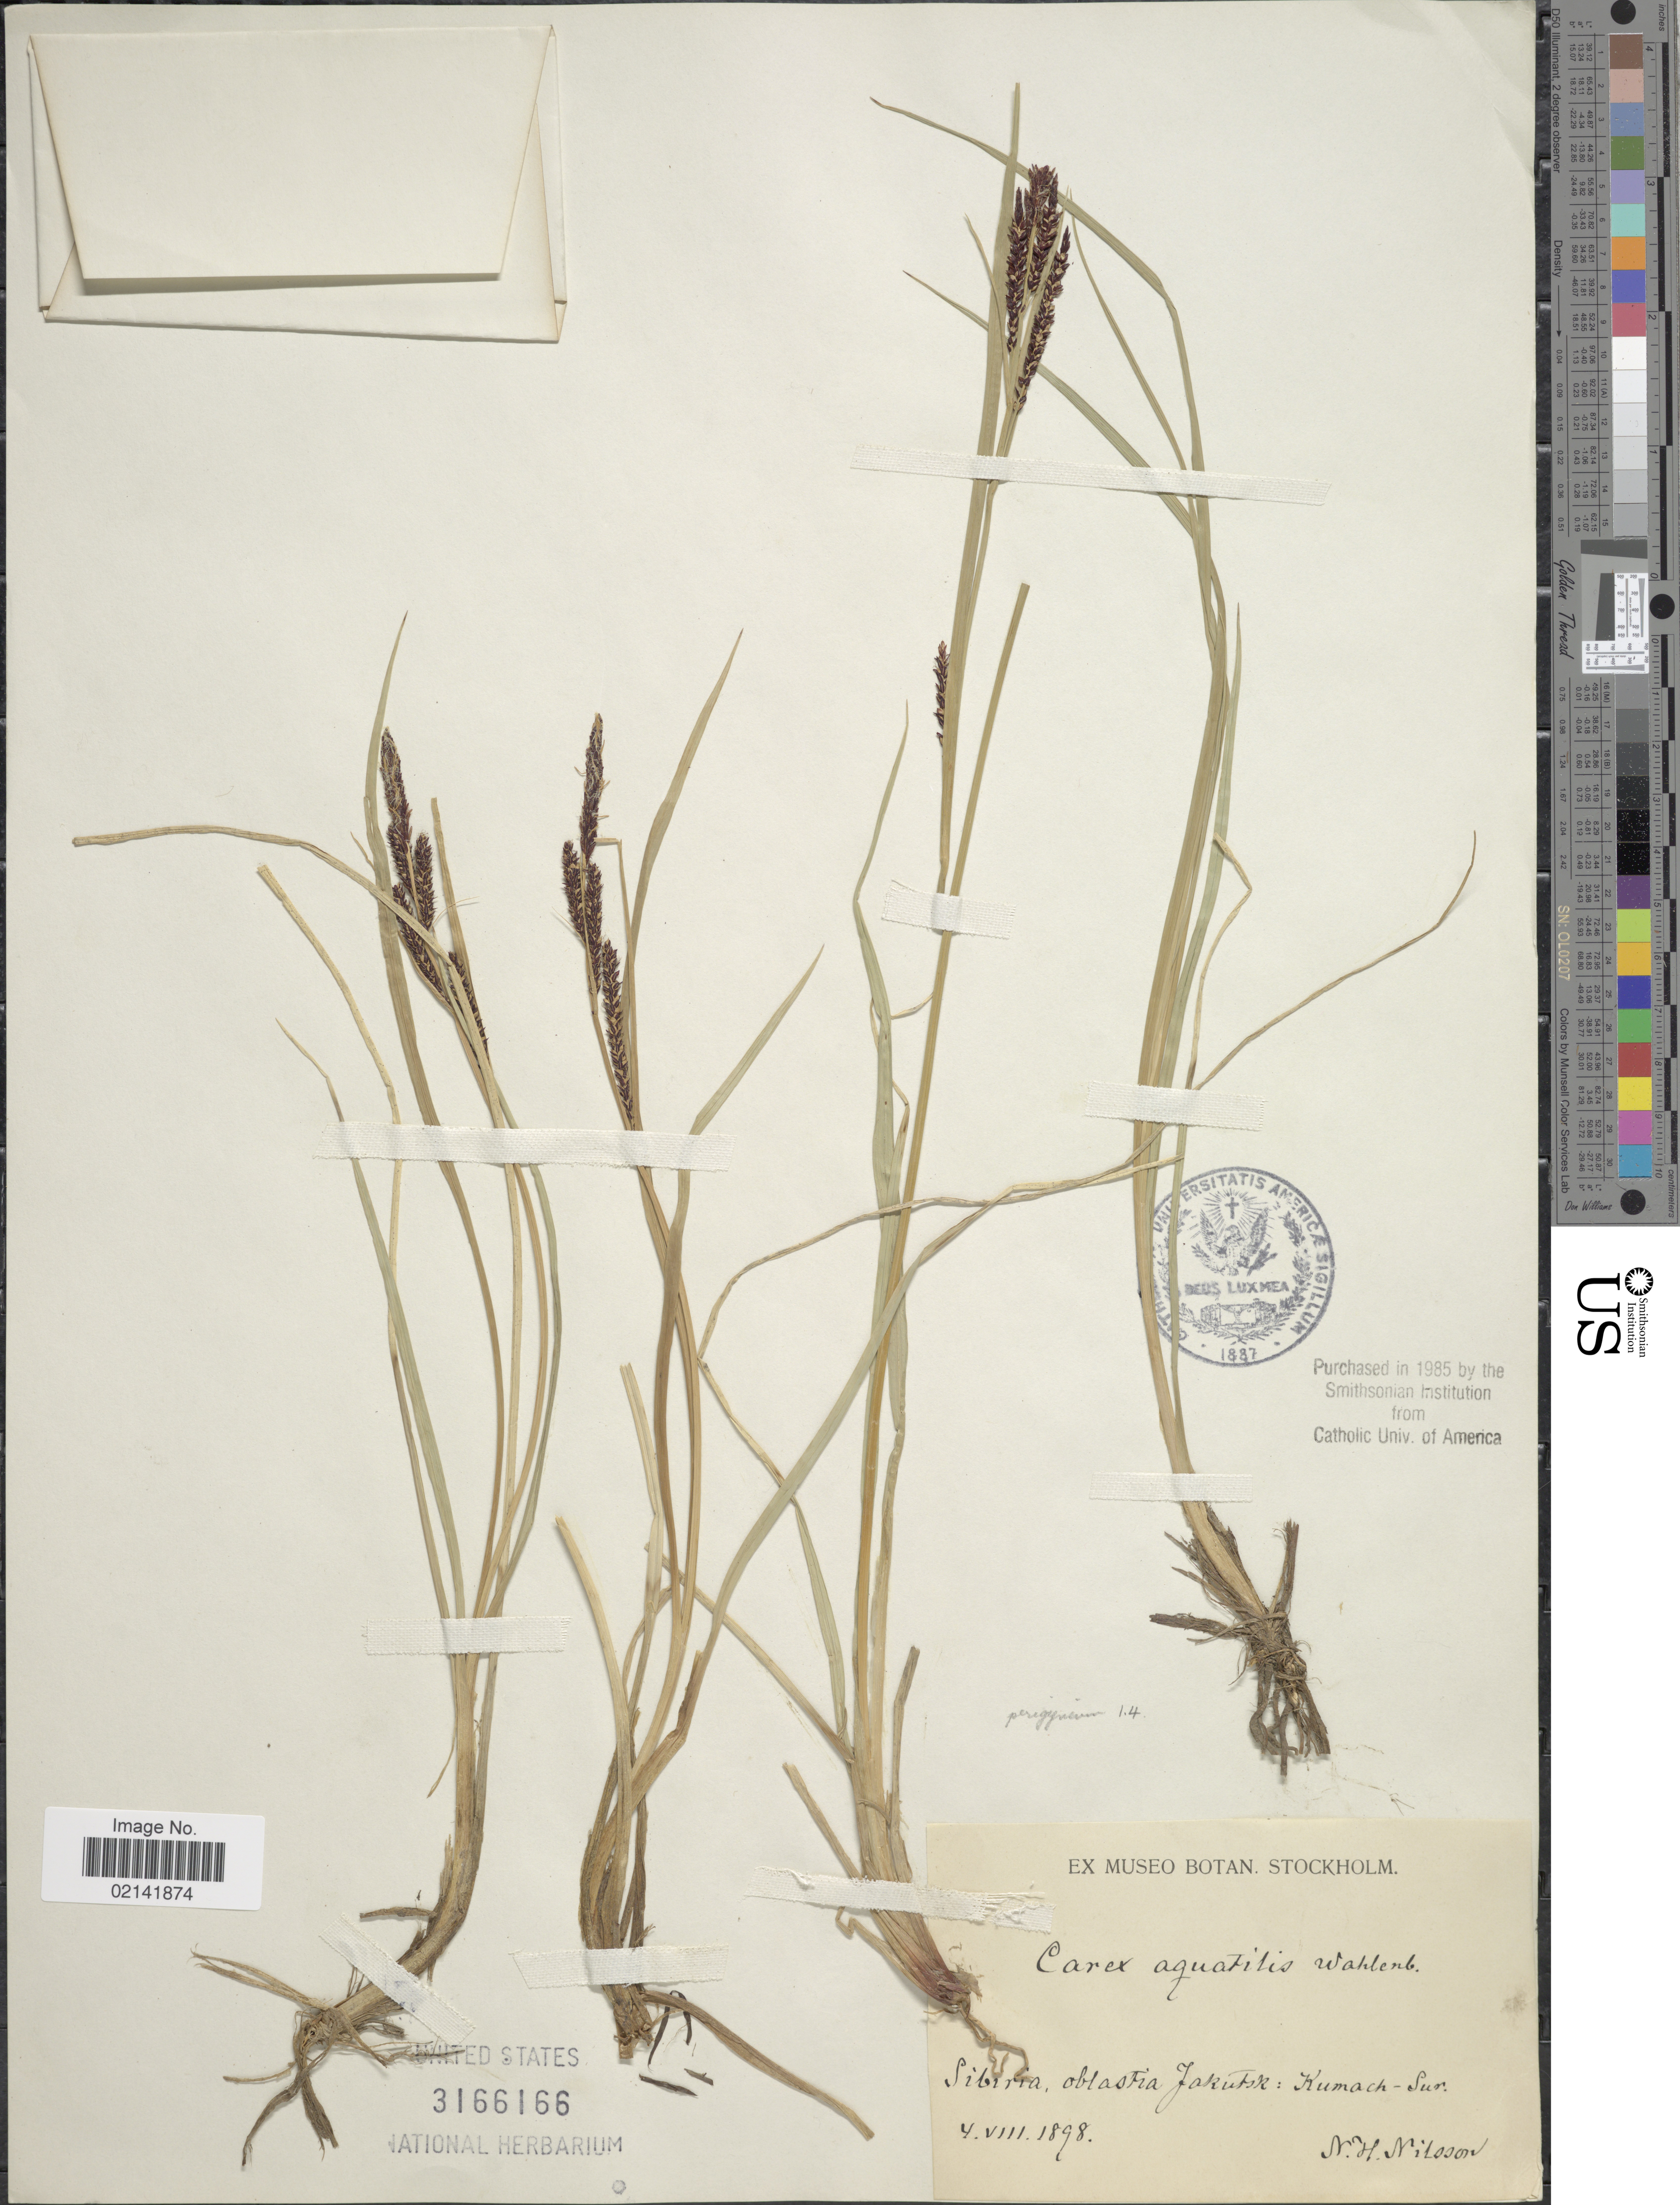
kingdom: Plantae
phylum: Tracheophyta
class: Liliopsida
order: Poales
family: Cyperaceae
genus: Carex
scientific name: Carex aquatilis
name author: Wahlenb.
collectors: N. H. Nilsson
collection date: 1898-08-04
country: Russian Federation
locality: Sibiria, oblastia Jakutsk.: Kumach-Sur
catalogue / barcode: US 3166166